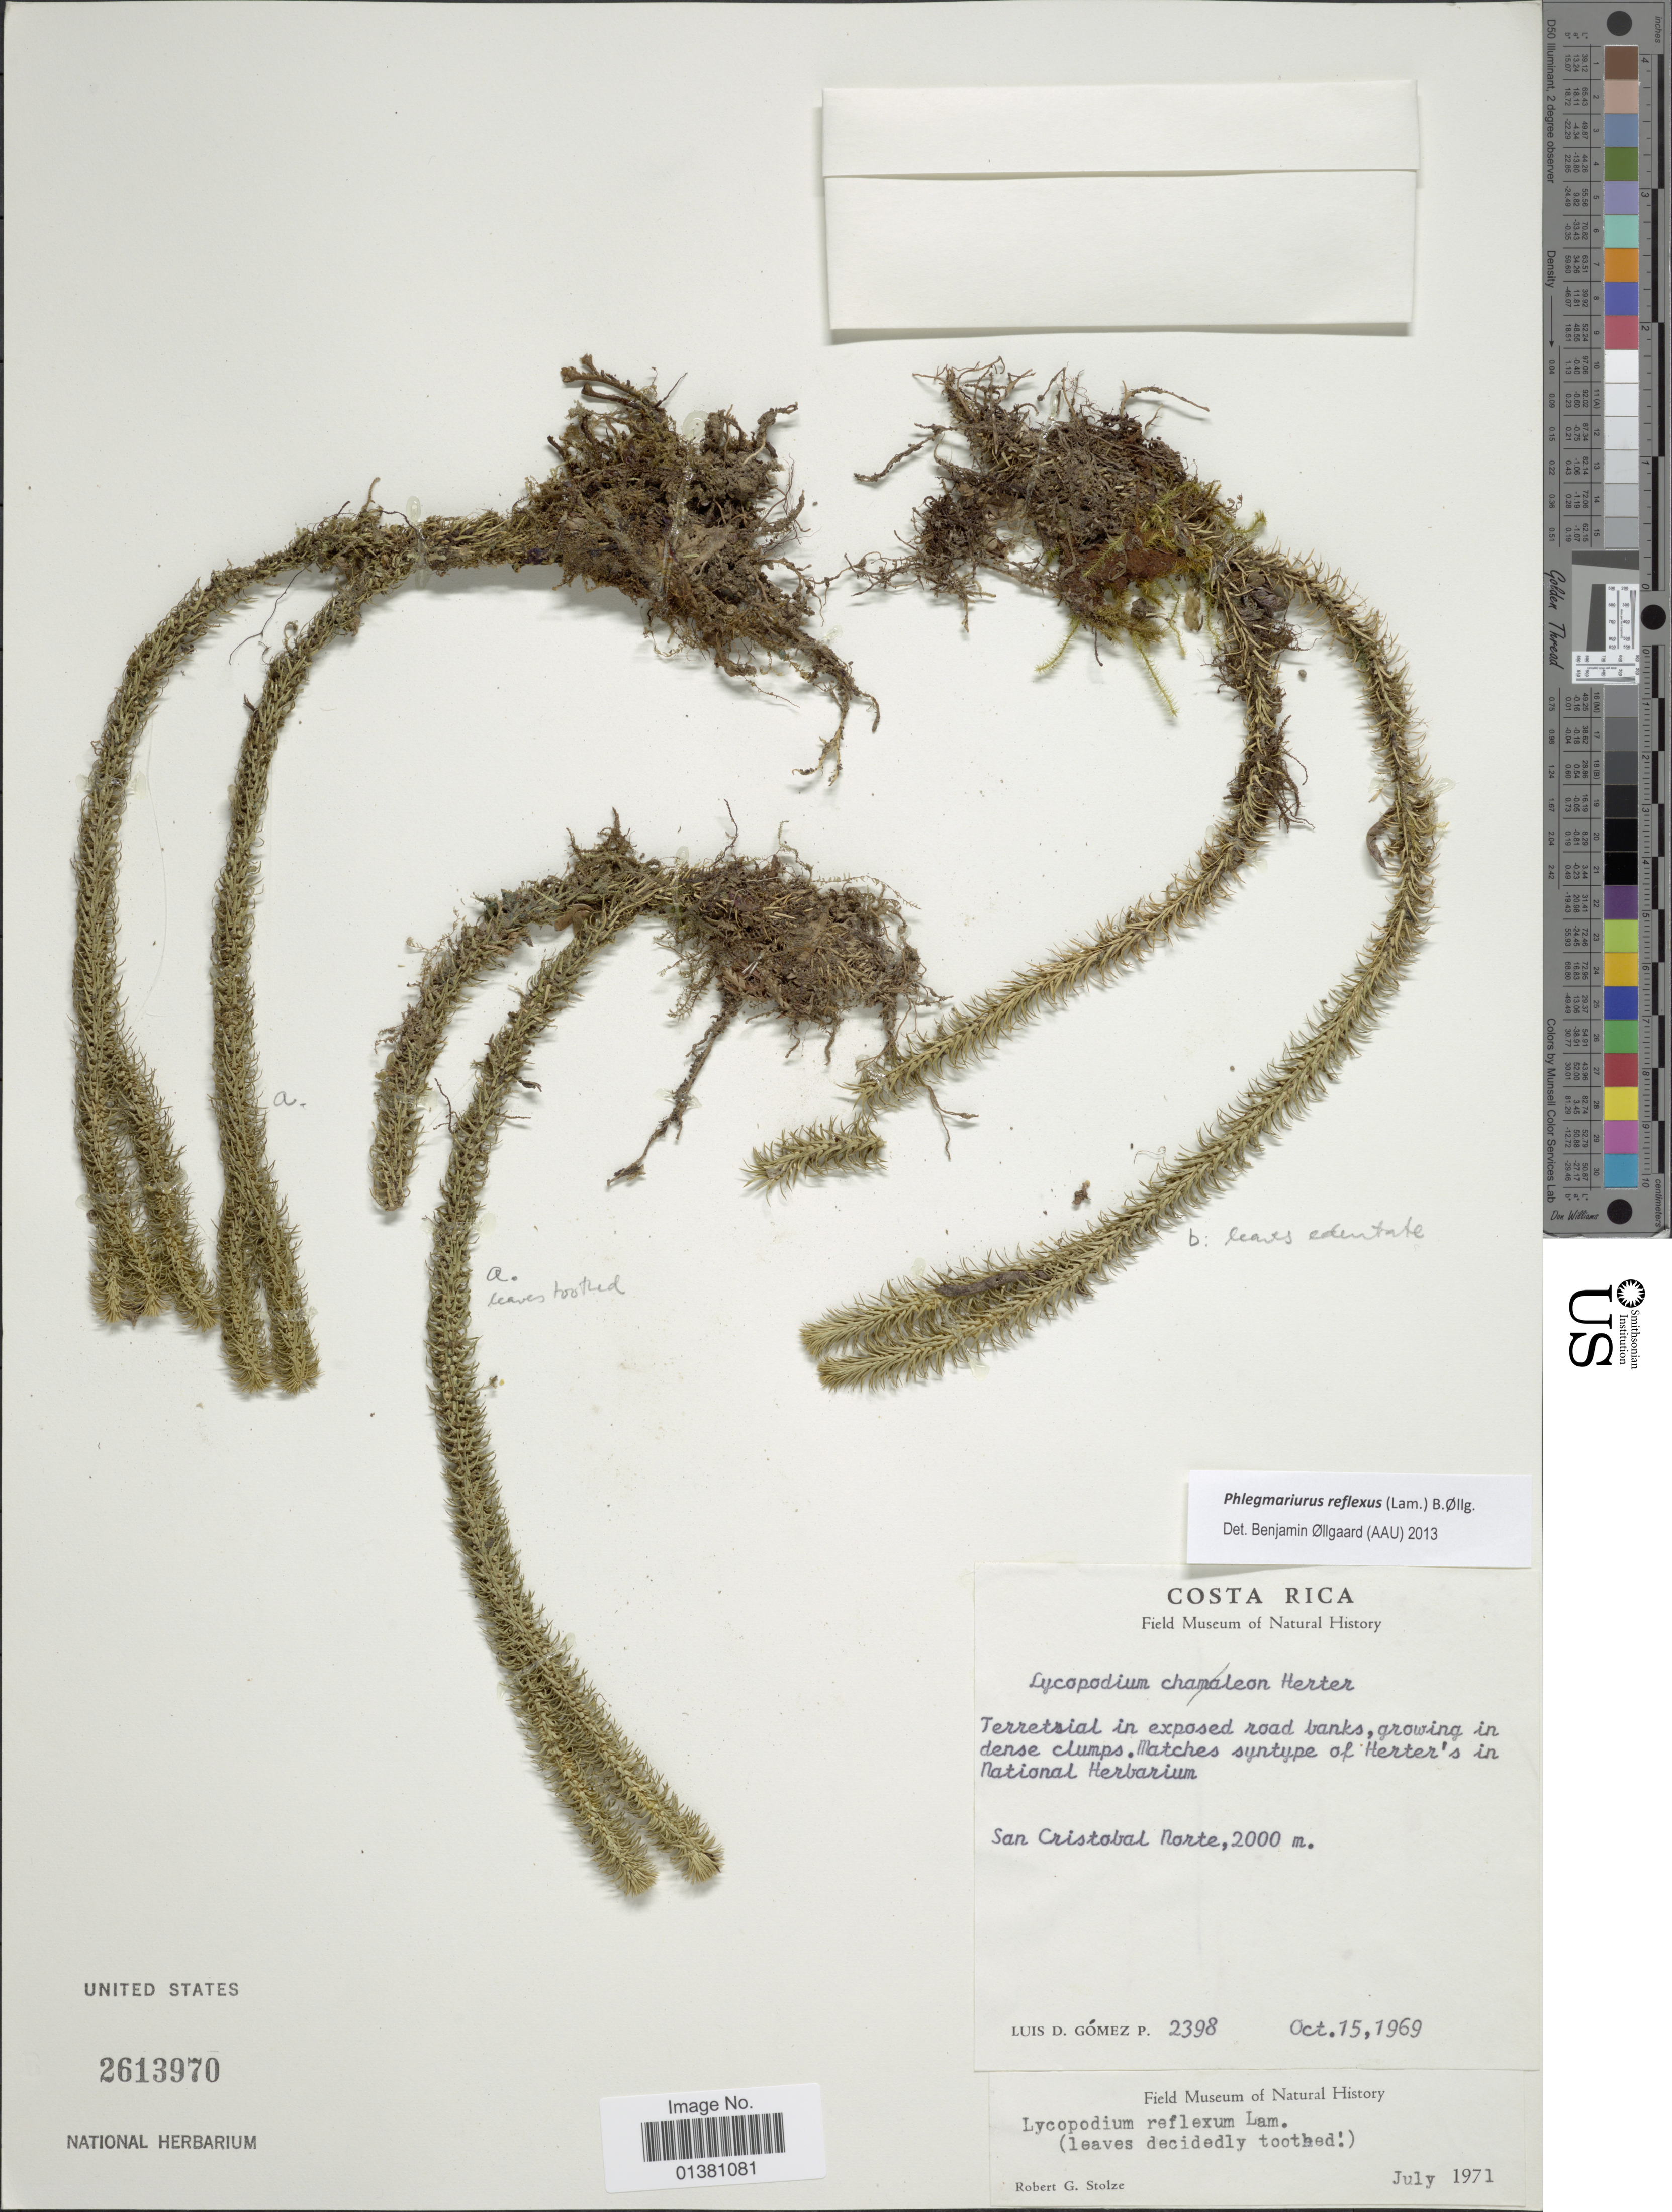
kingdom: Plantae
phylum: Tracheophyta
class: Lycopodiopsida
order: Lycopodiales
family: Lycopodiaceae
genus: Phlegmariurus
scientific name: Phlegmariurus reflexus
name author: (Lam.) B. Øllg.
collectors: L. D. Gómez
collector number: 2398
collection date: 1969-10-15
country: Costa Rica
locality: San Cristobal Norte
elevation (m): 2000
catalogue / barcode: US 2613970